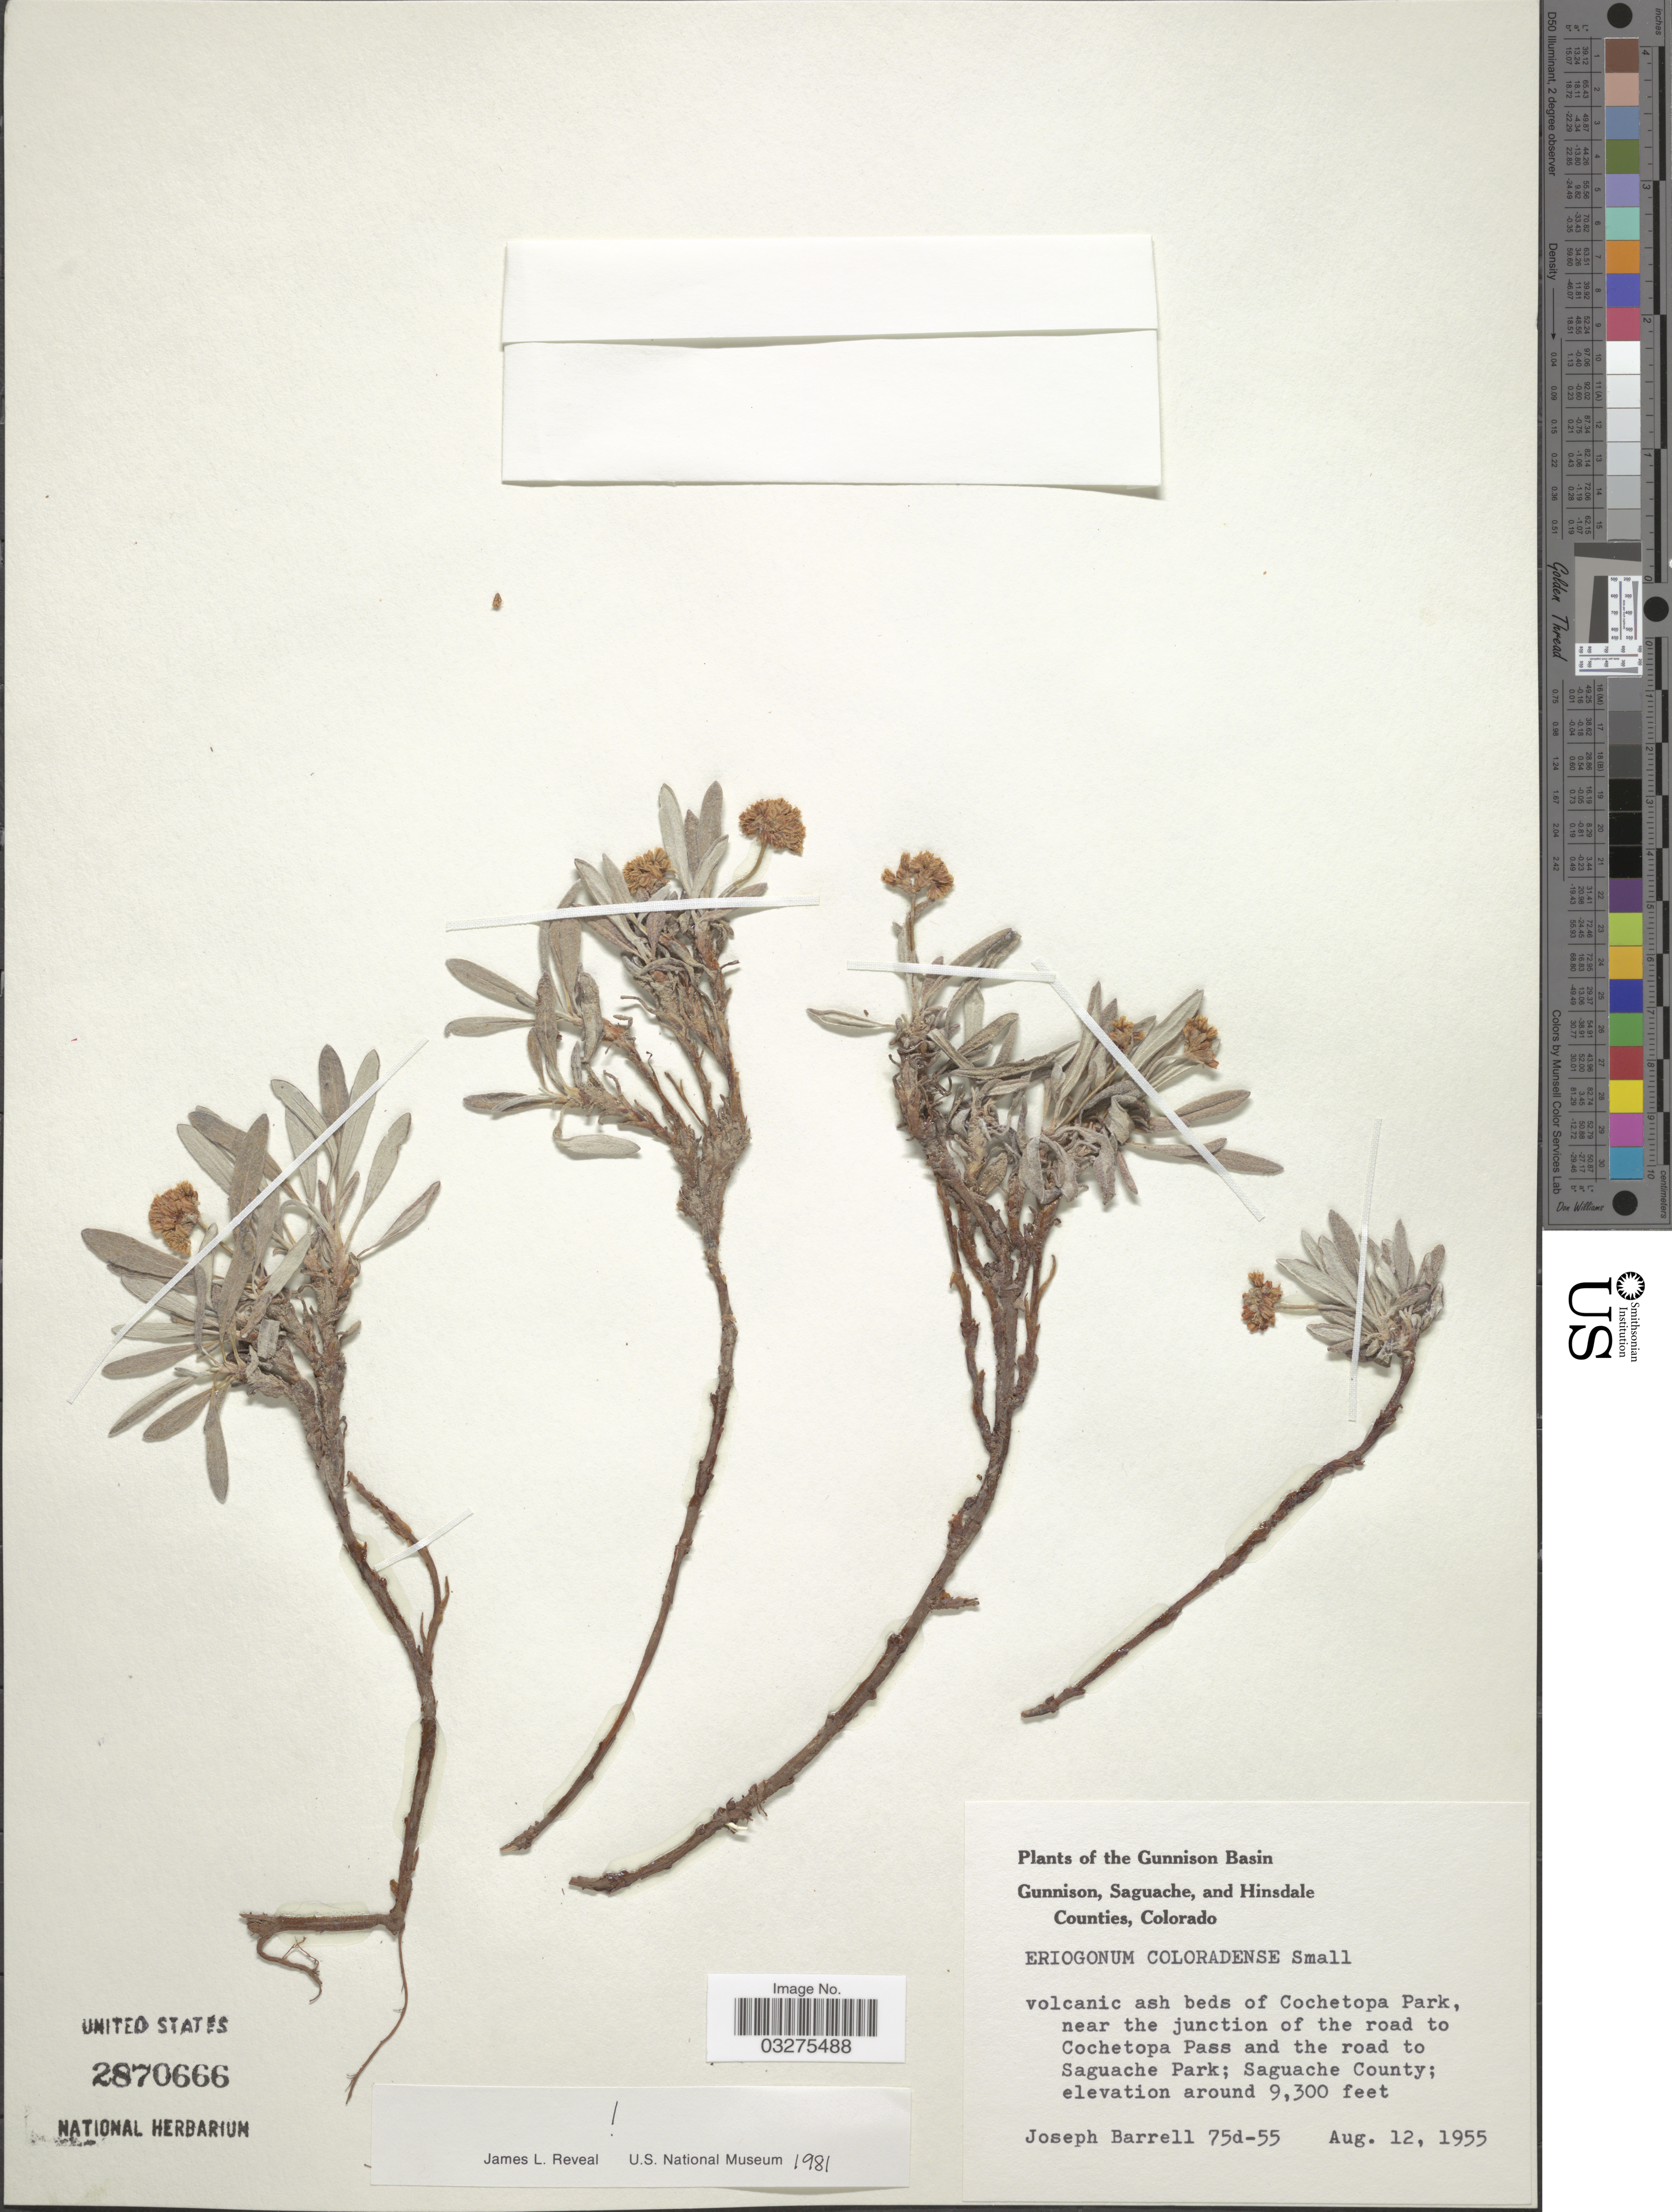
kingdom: Plantae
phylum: Tracheophyta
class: Magnoliopsida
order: Caryophyllales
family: Polygonaceae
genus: Eriogonum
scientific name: Eriogonum coloradense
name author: Small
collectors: J. Barrell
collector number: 75d-55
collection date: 1955-08-12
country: United States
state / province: Colorado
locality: The Gunnison Basin. Volcanic ash beds of Cochetopa Park, near the junction of the road to Cochetopa Pass and the road to Saguache Park; Saguache County.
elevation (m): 2835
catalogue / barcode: US 2870666